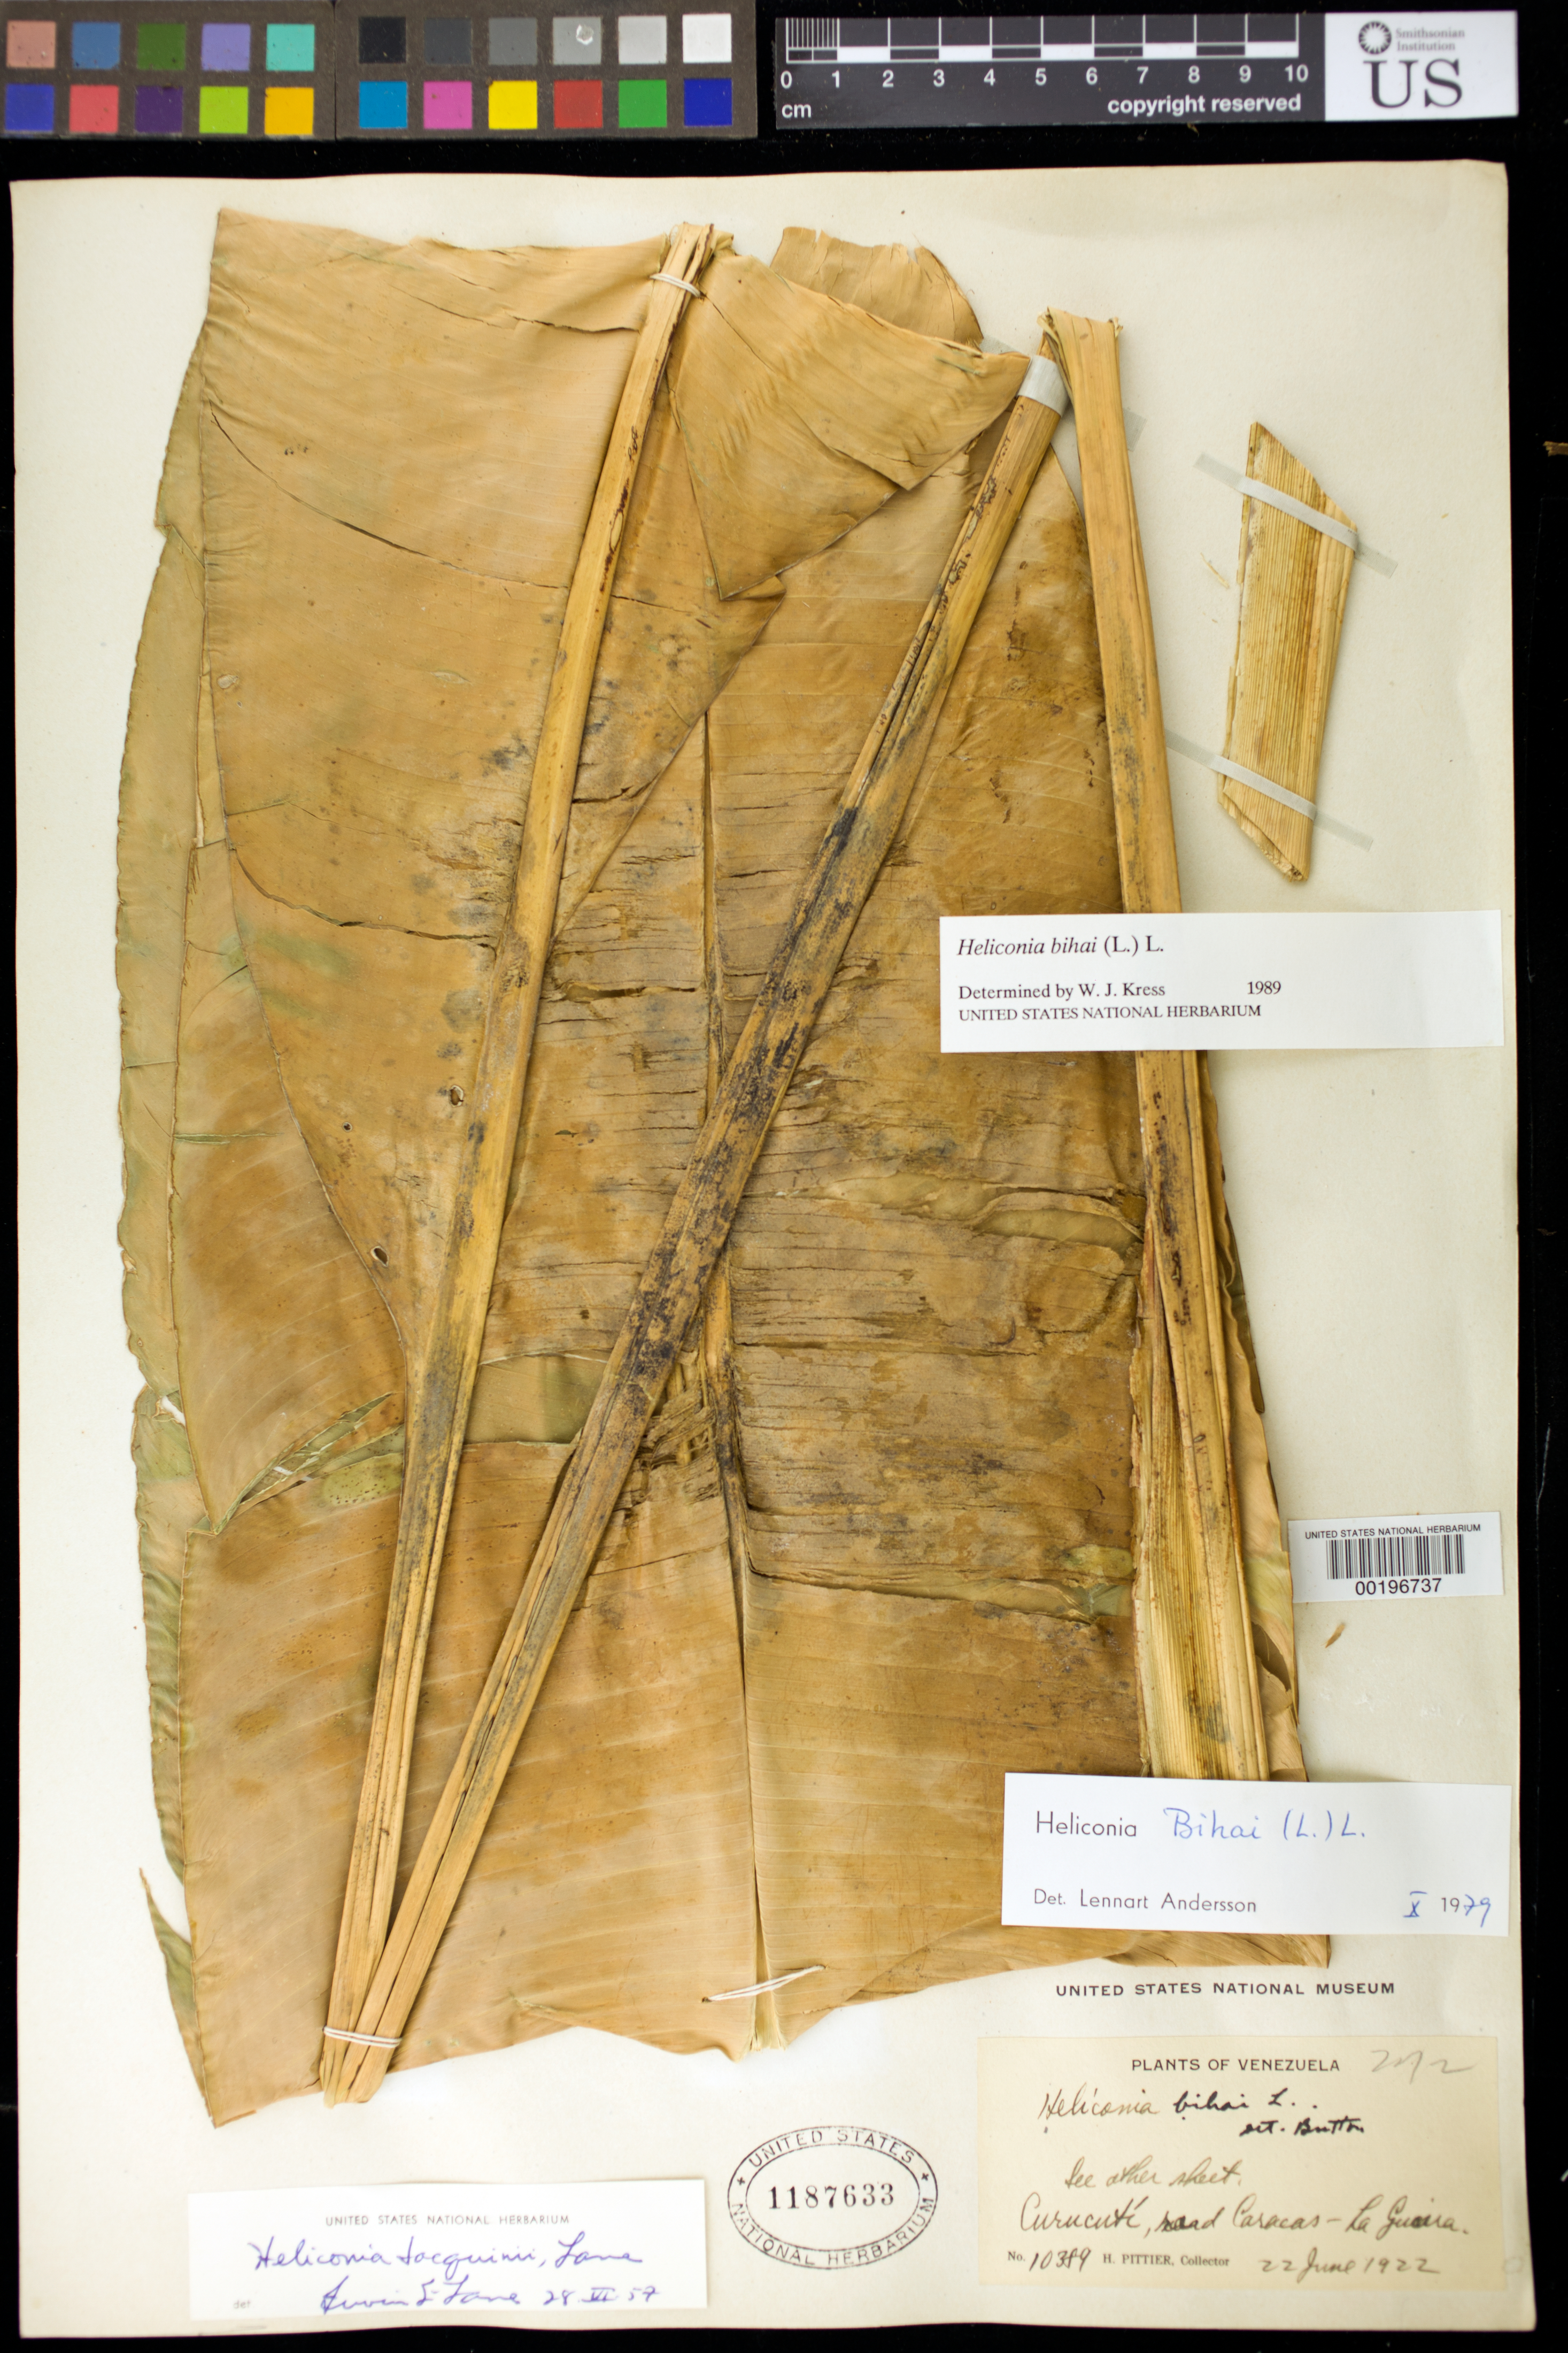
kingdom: Plantae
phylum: Tracheophyta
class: Liliopsida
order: Zingiberales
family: Heliconiaceae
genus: Heliconia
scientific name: Heliconia bihai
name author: (L.) L.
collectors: H. F. Pittier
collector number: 10389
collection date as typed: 22 Jun 1922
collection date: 1922-06-22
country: Venezuela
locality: Curucuti, road caracas-la guaira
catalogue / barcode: US 1187633